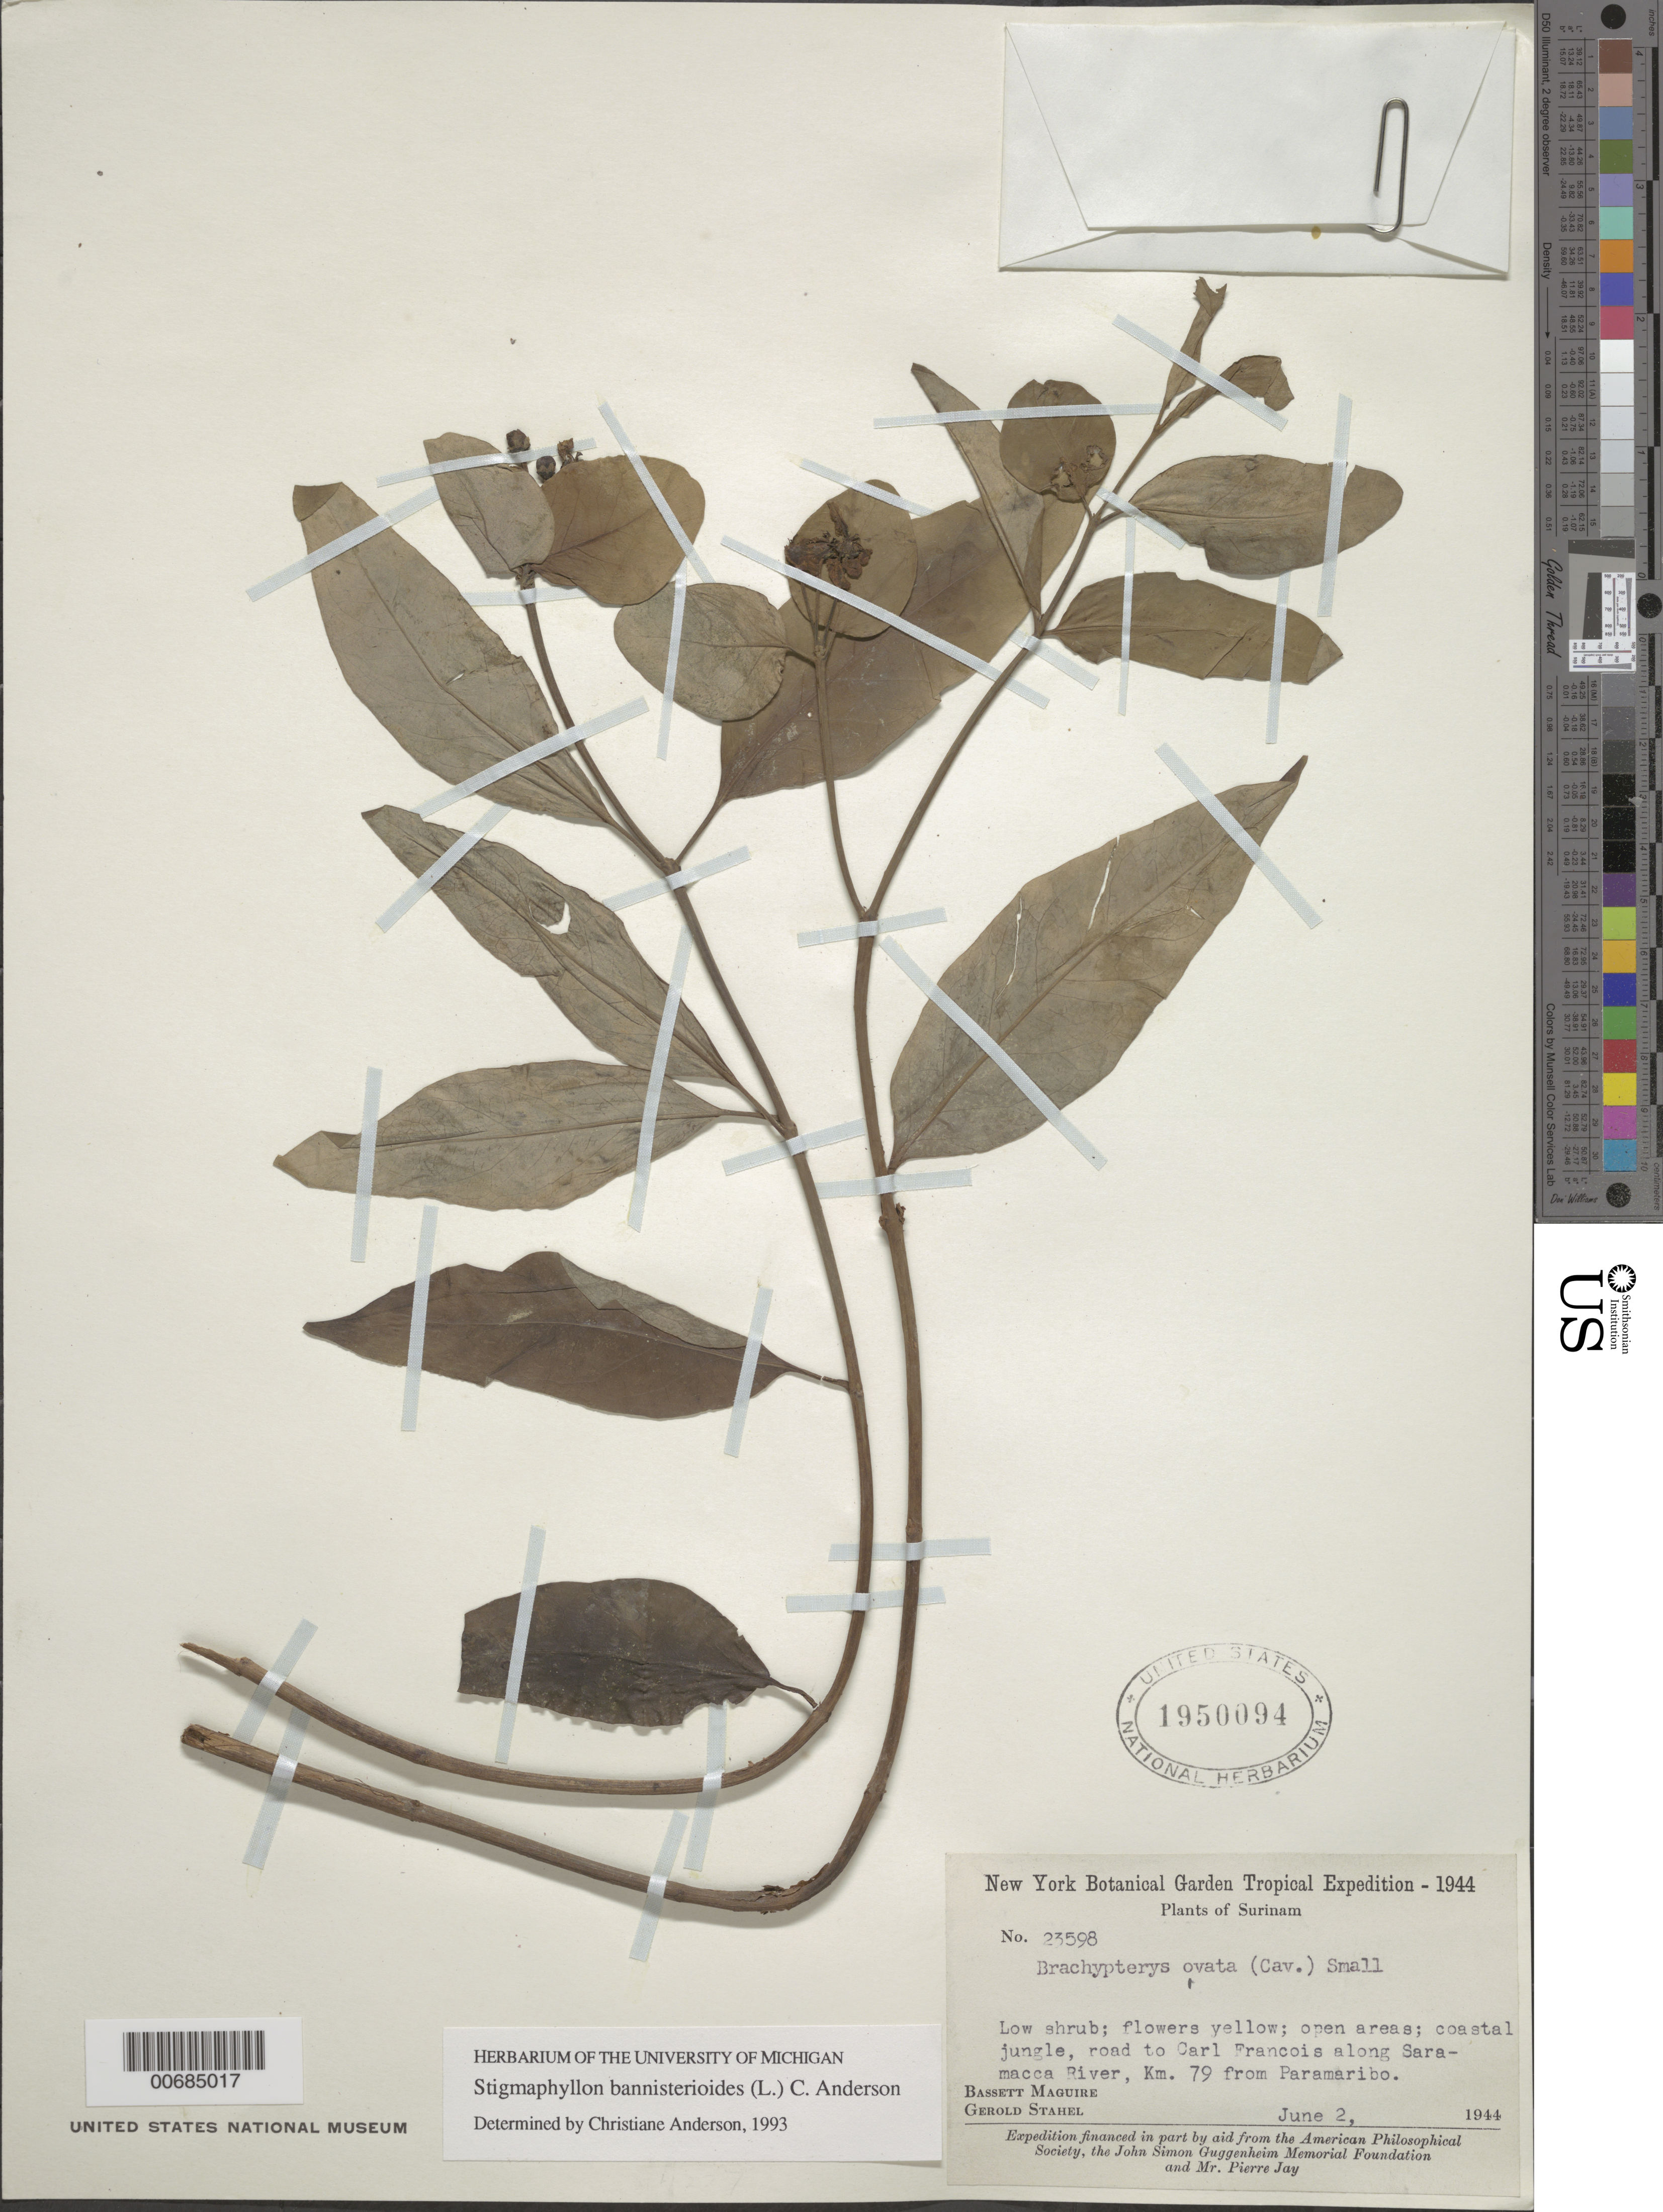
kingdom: Plantae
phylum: Tracheophyta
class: Magnoliopsida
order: Malpighiales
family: Malpighiaceae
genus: Stigmaphyllon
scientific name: Stigmaphyllon bannisterioides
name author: (L.) C.E. Anderson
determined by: Anderson, C.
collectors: B. Maguire & G. Stahel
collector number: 23598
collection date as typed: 2-Jun-44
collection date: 1944-06-02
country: Suriname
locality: Paramaribo, km 40, on road to Carl Francois, along Saramacca River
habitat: Open areas, coastal jungle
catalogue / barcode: US 1950094